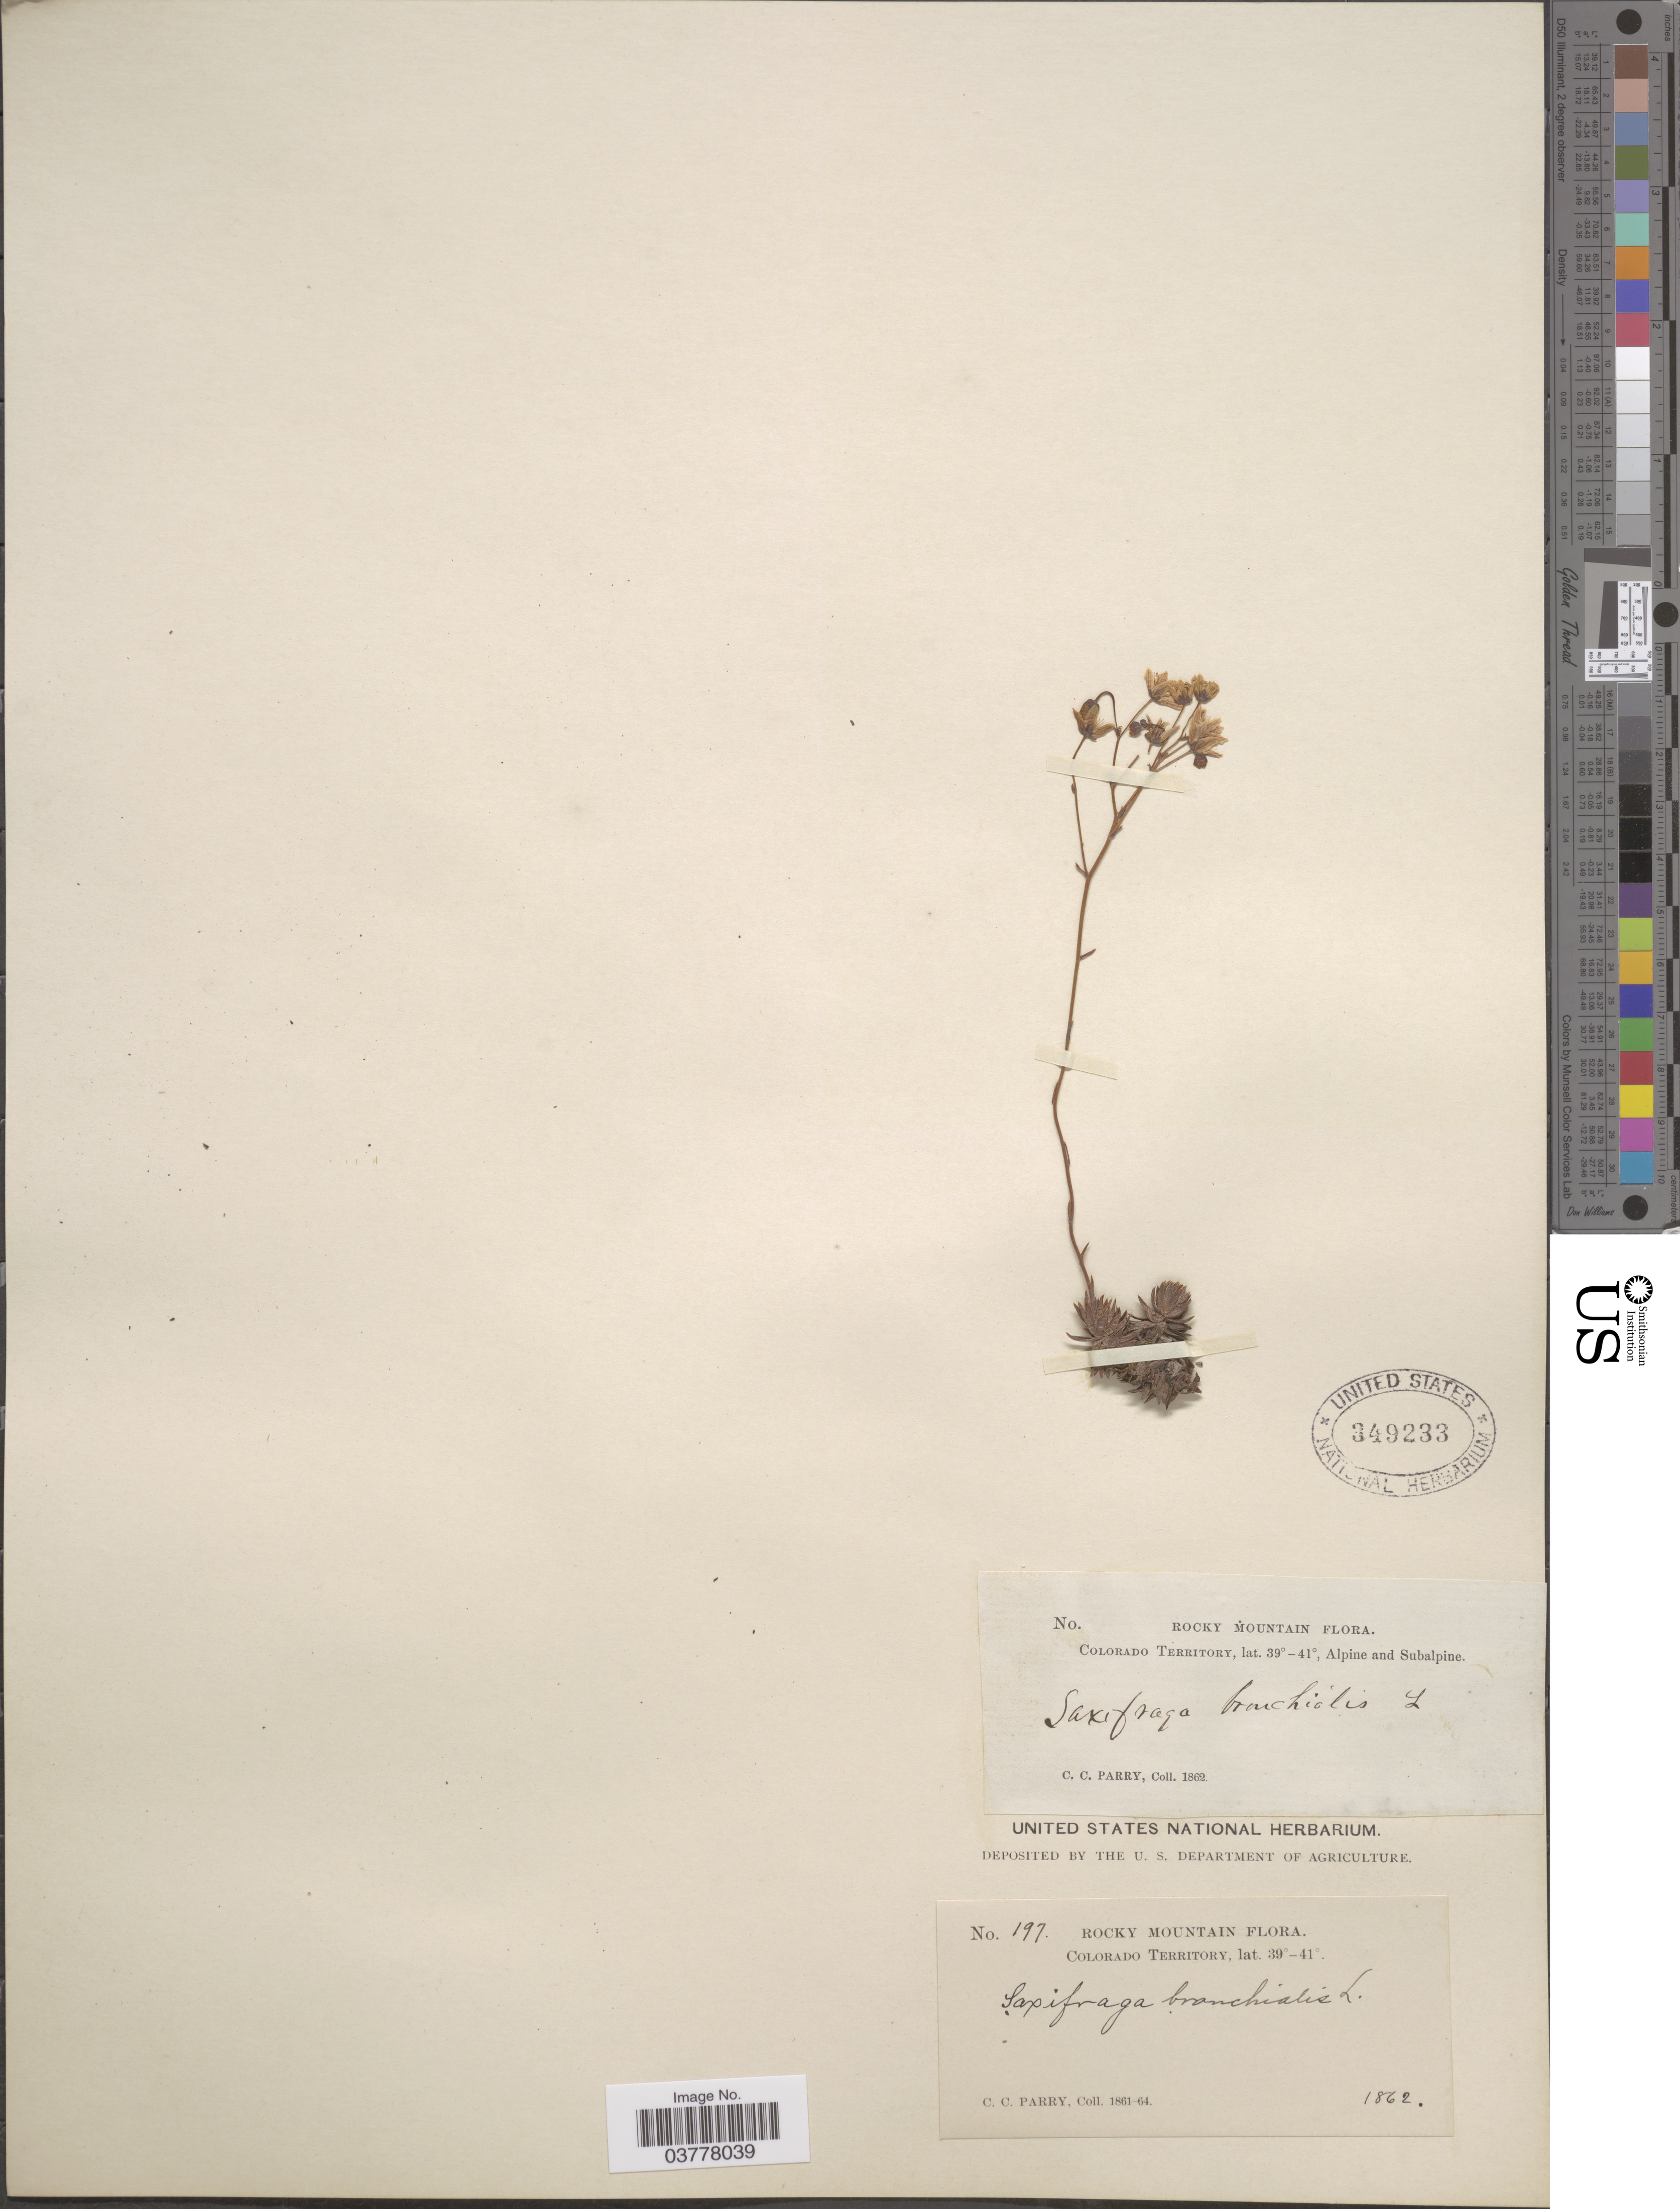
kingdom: Plantae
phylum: Tracheophyta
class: Magnoliopsida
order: Saxifragales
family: Saxifragaceae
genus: Saxifraga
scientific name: Saxifraga bronchialis subsp. austromontana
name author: (Wiegand) Piper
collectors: C. C. Parry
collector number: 197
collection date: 1862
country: United States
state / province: Colorado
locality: Rocky Mountain. Colorado Territory. Alpine and Subalpine.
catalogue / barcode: US 349233